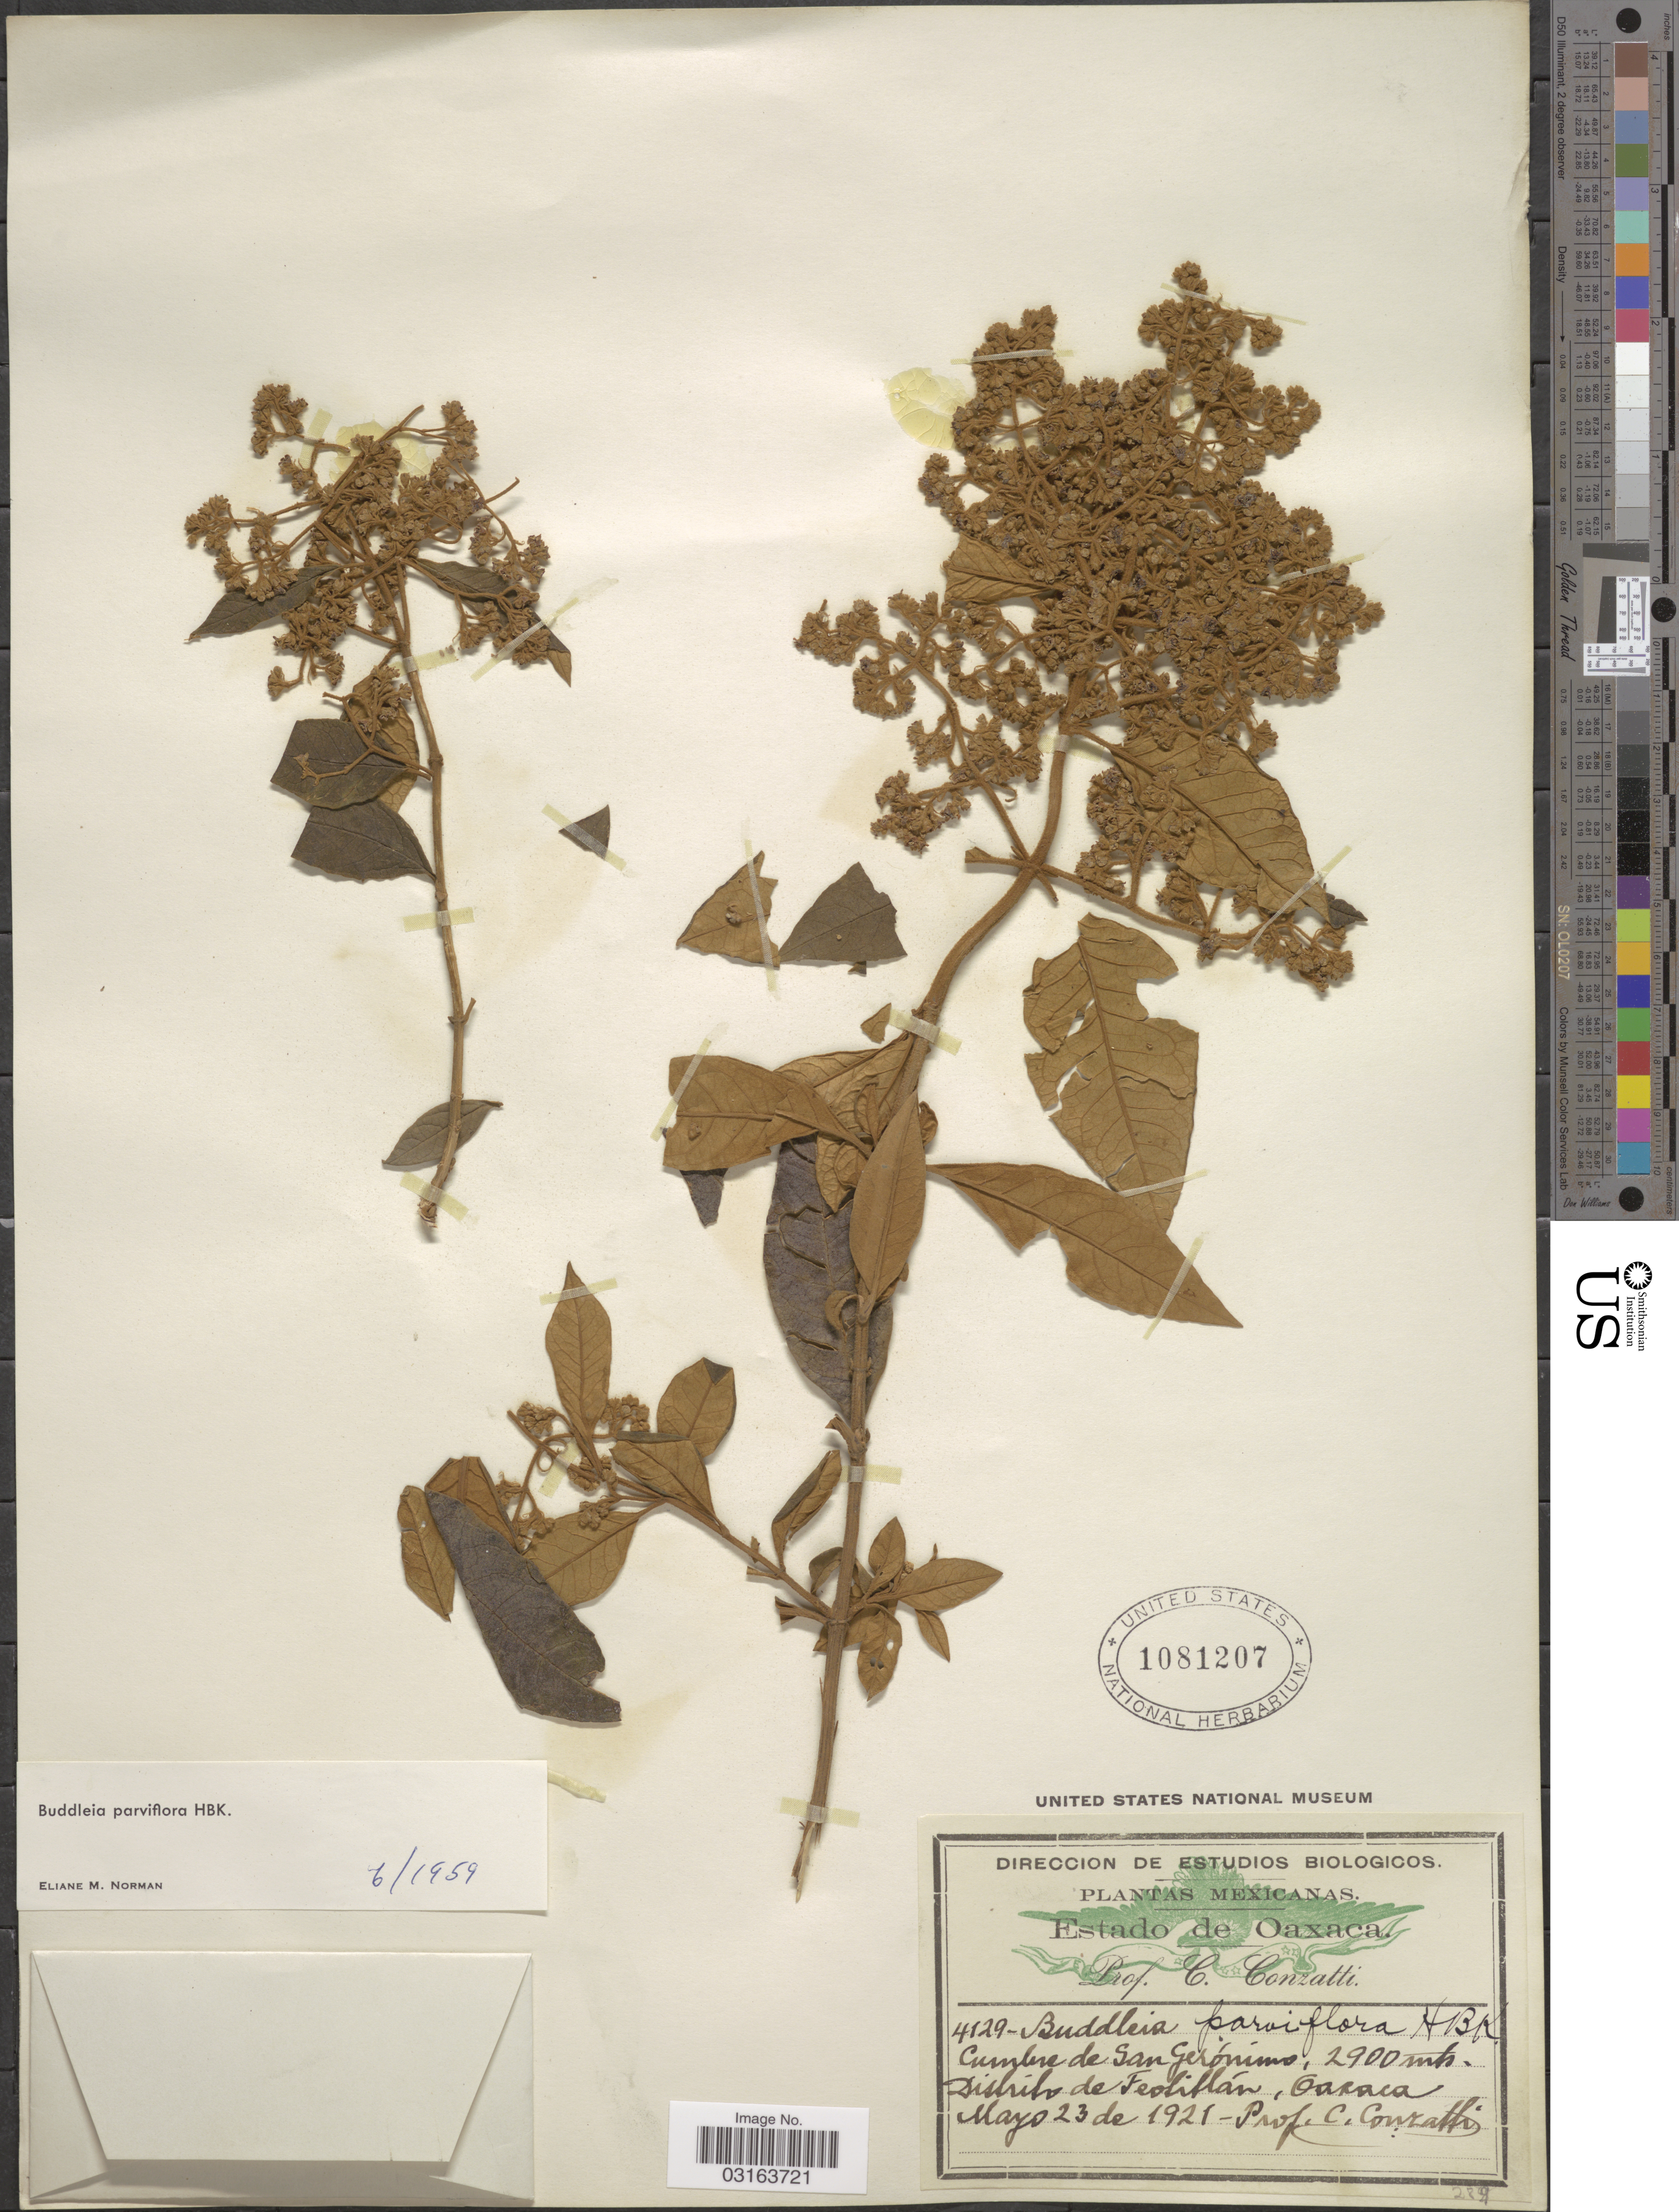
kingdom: Plantae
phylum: Tracheophyta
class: Magnoliopsida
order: Lamiales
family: Scrophulariaceae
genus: Buddleja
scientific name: Buddleja parviflora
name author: Kunth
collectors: C. Conzatti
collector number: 4129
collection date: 1921-05-23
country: Mexico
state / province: Oaxaca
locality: Cumbre de San Gerónimo. Distrito de Teotitlán.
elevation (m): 2900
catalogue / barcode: US 1081207